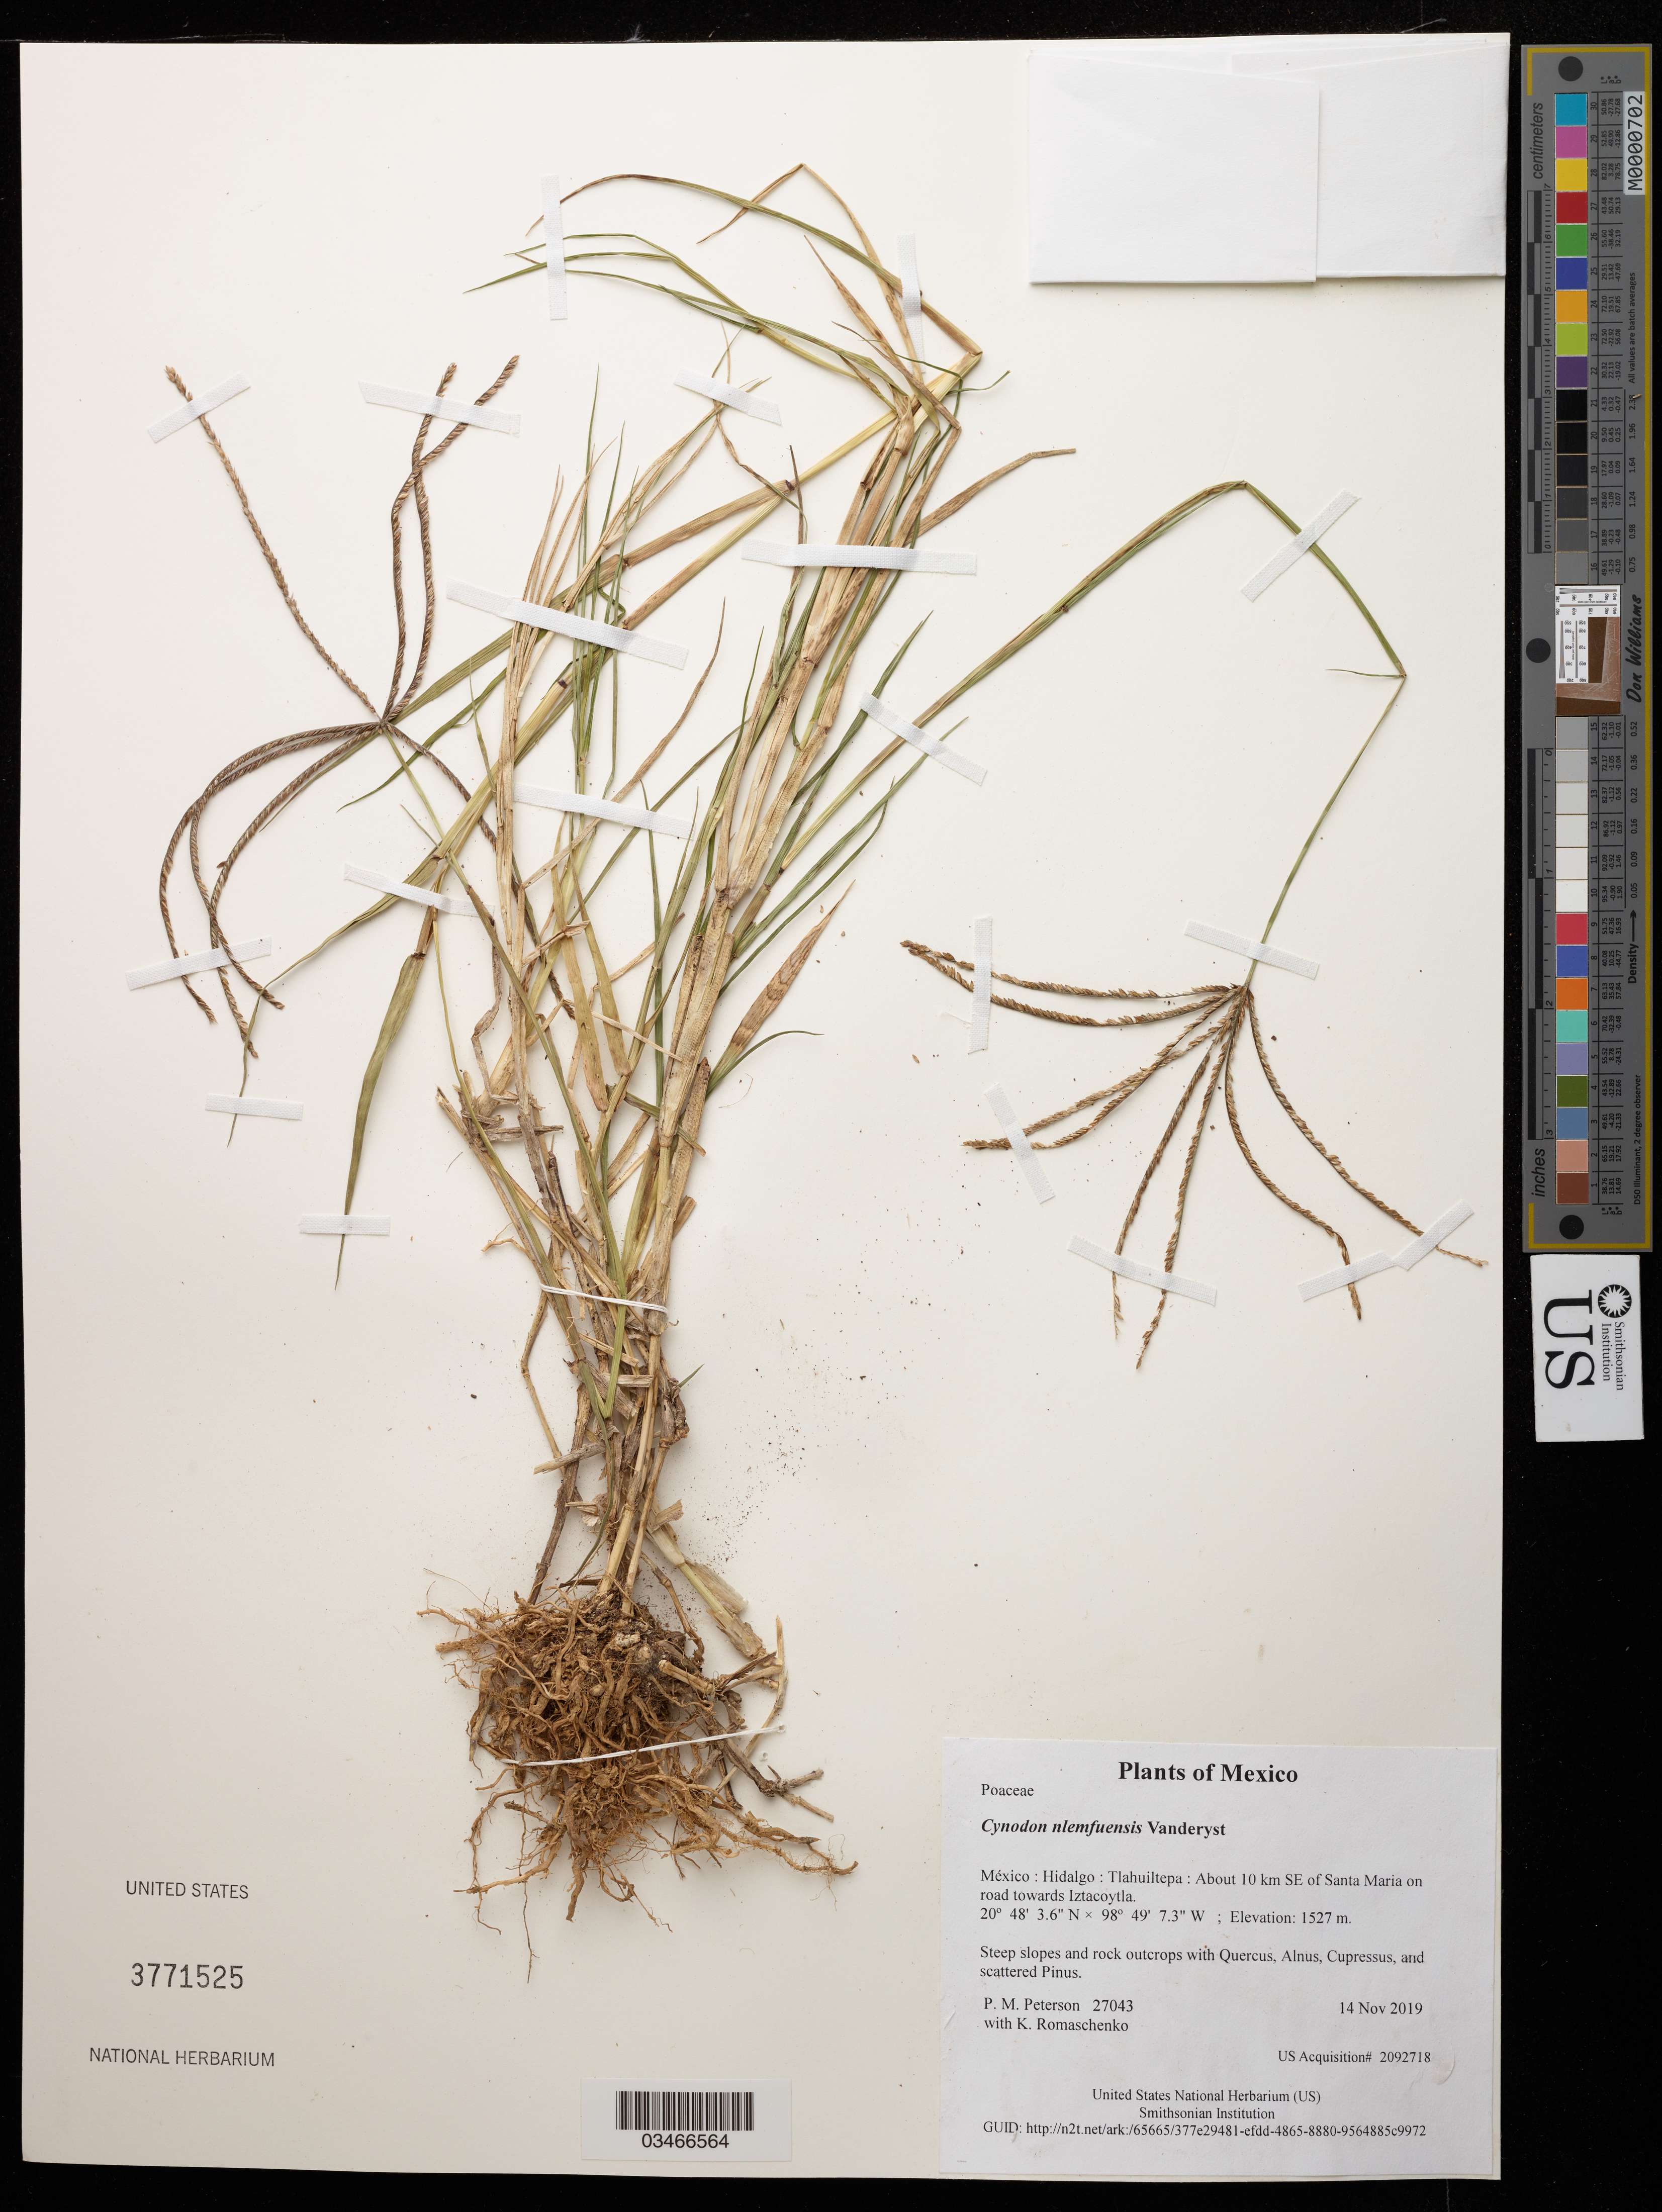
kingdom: Plantae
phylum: Tracheophyta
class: Liliopsida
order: Poales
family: Poaceae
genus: Cynodon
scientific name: Cynodon nlemfuensis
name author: Vanderyst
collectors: P. M. Peterson & K. Romaschenko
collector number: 27043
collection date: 2019-11-14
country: México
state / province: Hidalgo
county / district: Tlahuiltepa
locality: About 10 km SE of Santa Maria on road towards Iztacoytla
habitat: Steep slopes and rock outcrops with Quercus, Alnus, Cupressus, and scattered Pinus.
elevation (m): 1527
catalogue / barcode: US 3771525